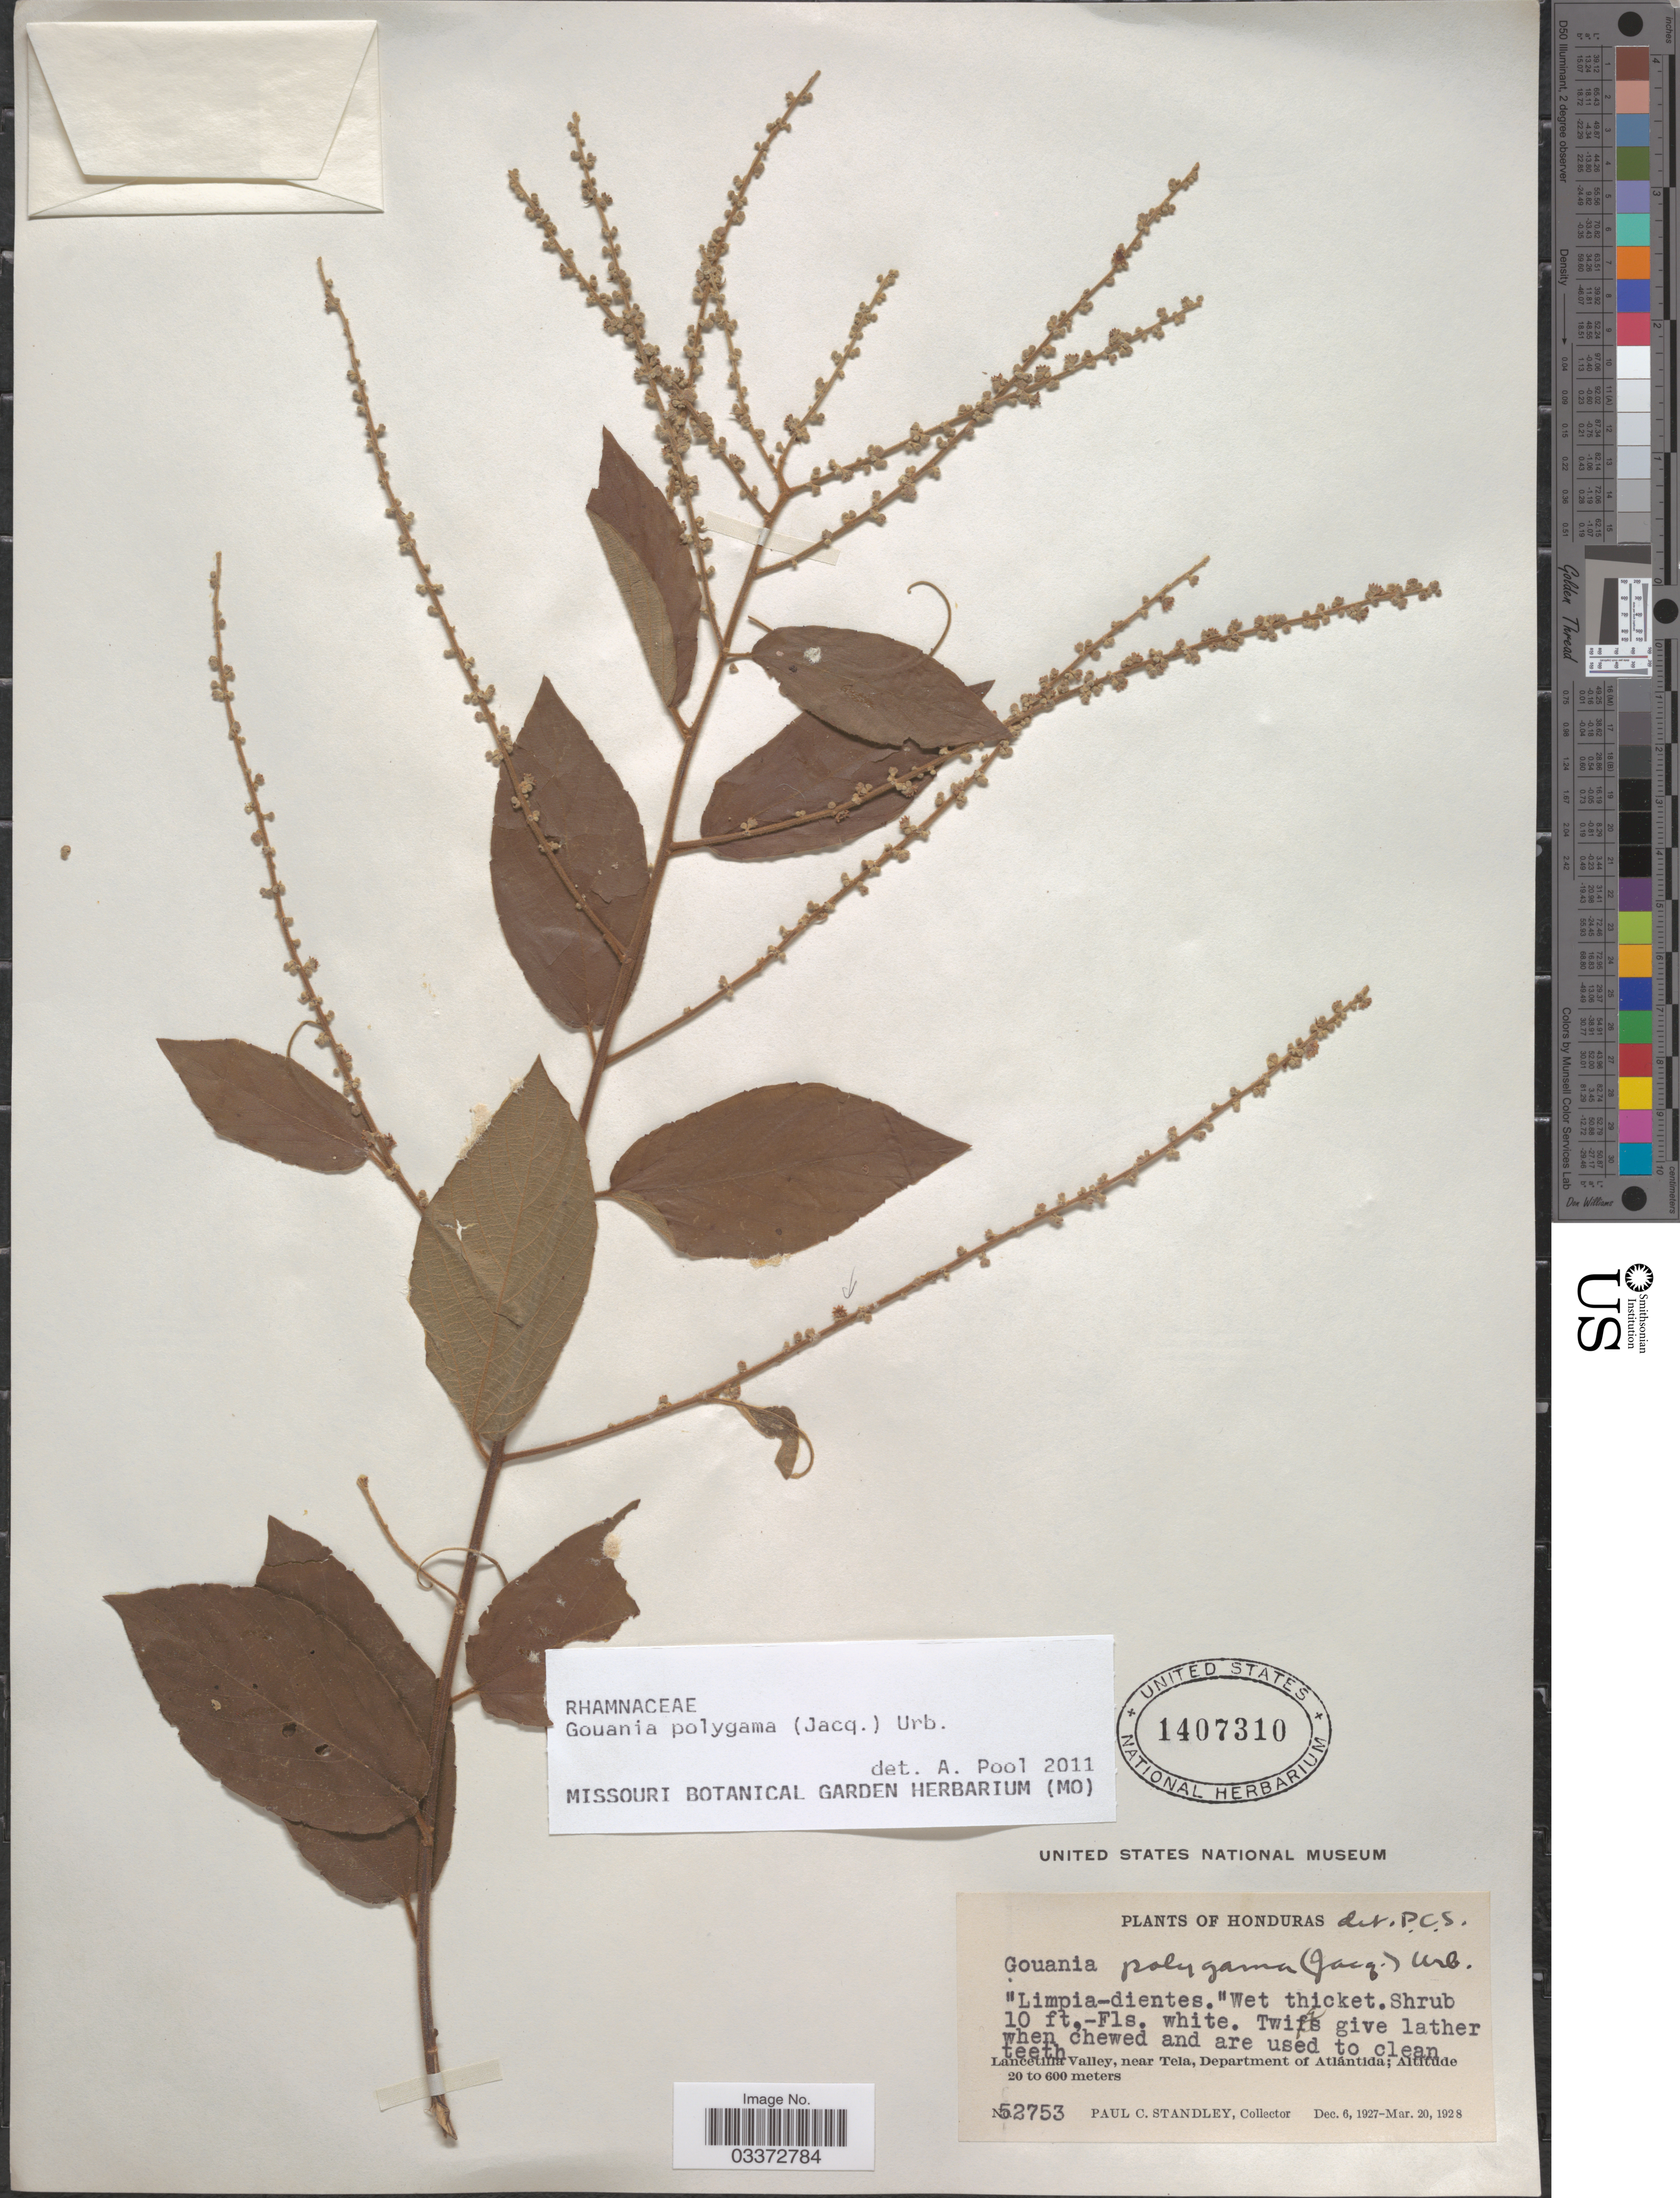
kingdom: Plantae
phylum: Tracheophyta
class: Magnoliopsida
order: Rosales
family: Rhamnaceae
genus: Gouania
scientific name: Gouania polygama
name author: (Jacq.) Urb.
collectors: P. C. Standley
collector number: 52753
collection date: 1927-12-06/1928-03-20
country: Honduras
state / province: Atlántida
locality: Lancetilla Valley, near Tela, Department of Atlántida.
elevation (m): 20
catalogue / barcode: US 1407310